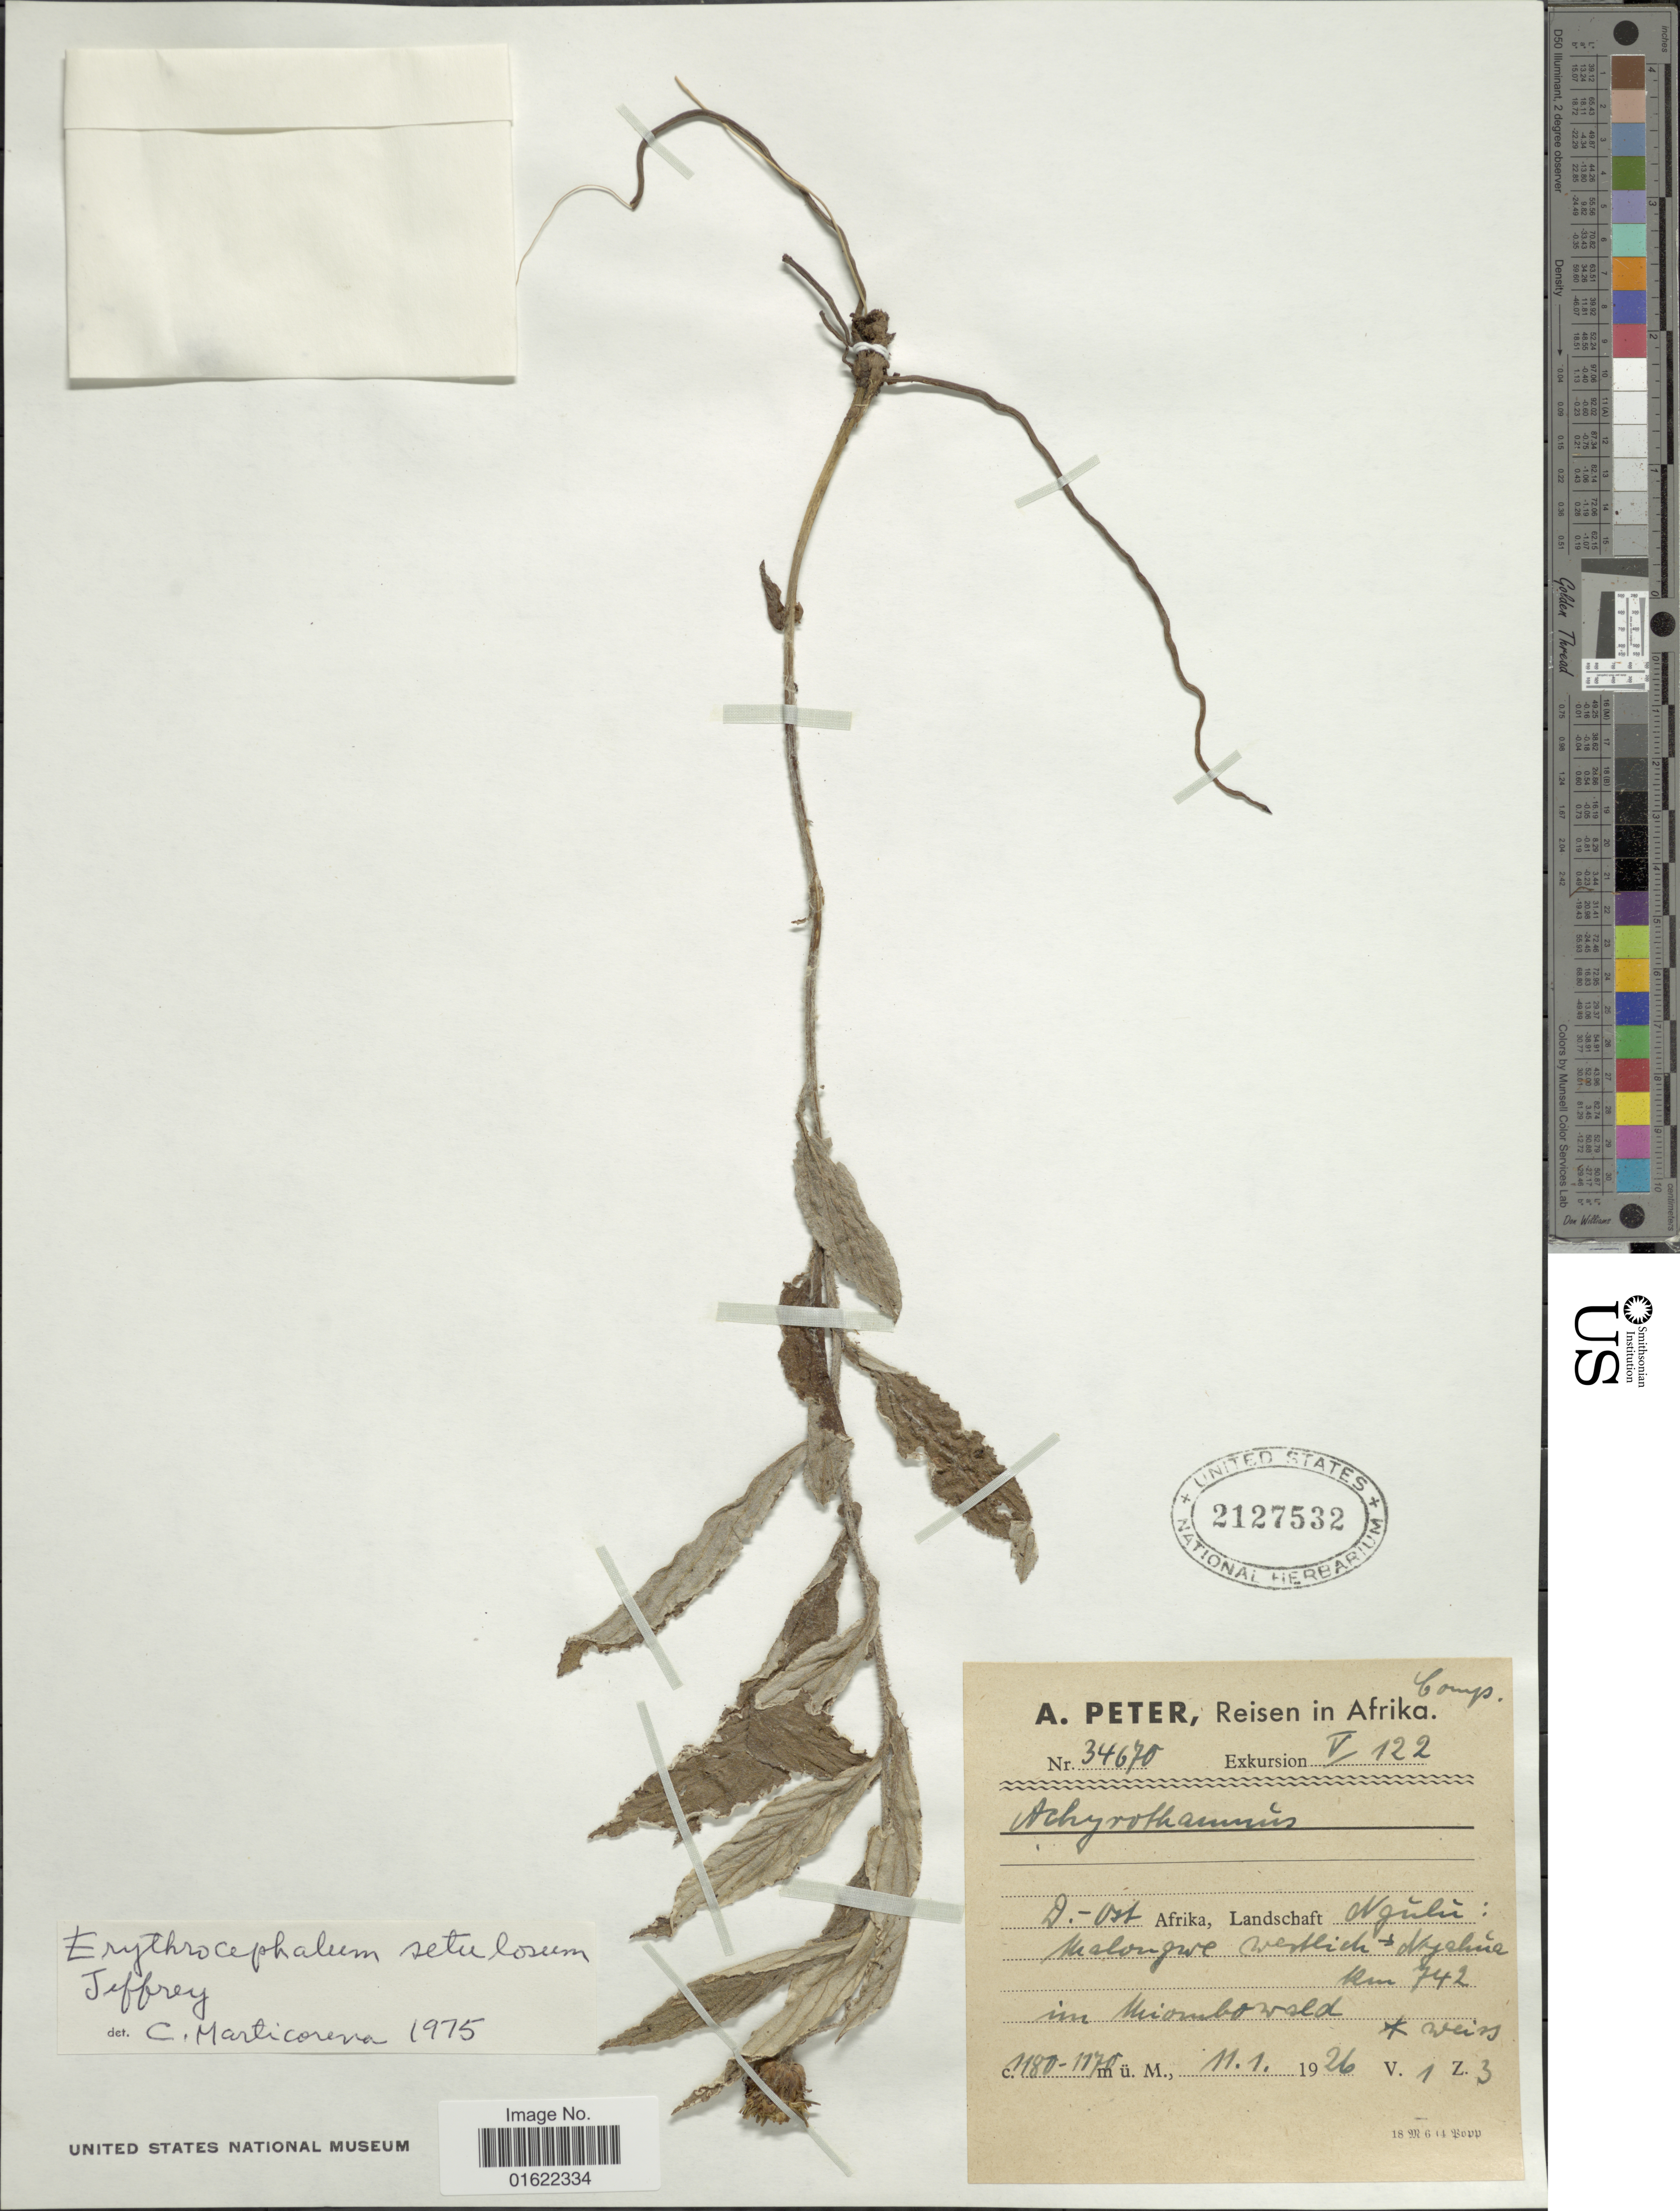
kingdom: Plantae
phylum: Tracheophyta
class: Magnoliopsida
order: Asterales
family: Asteraceae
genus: Erythrocephalum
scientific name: Erythrocephalum setulosum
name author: C. Jeffrey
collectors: A. Peter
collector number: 34670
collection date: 1926-01-11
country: Tanzania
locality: Ngulu: Malongwe west Nyahua km 742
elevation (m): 1170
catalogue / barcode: US 2127532